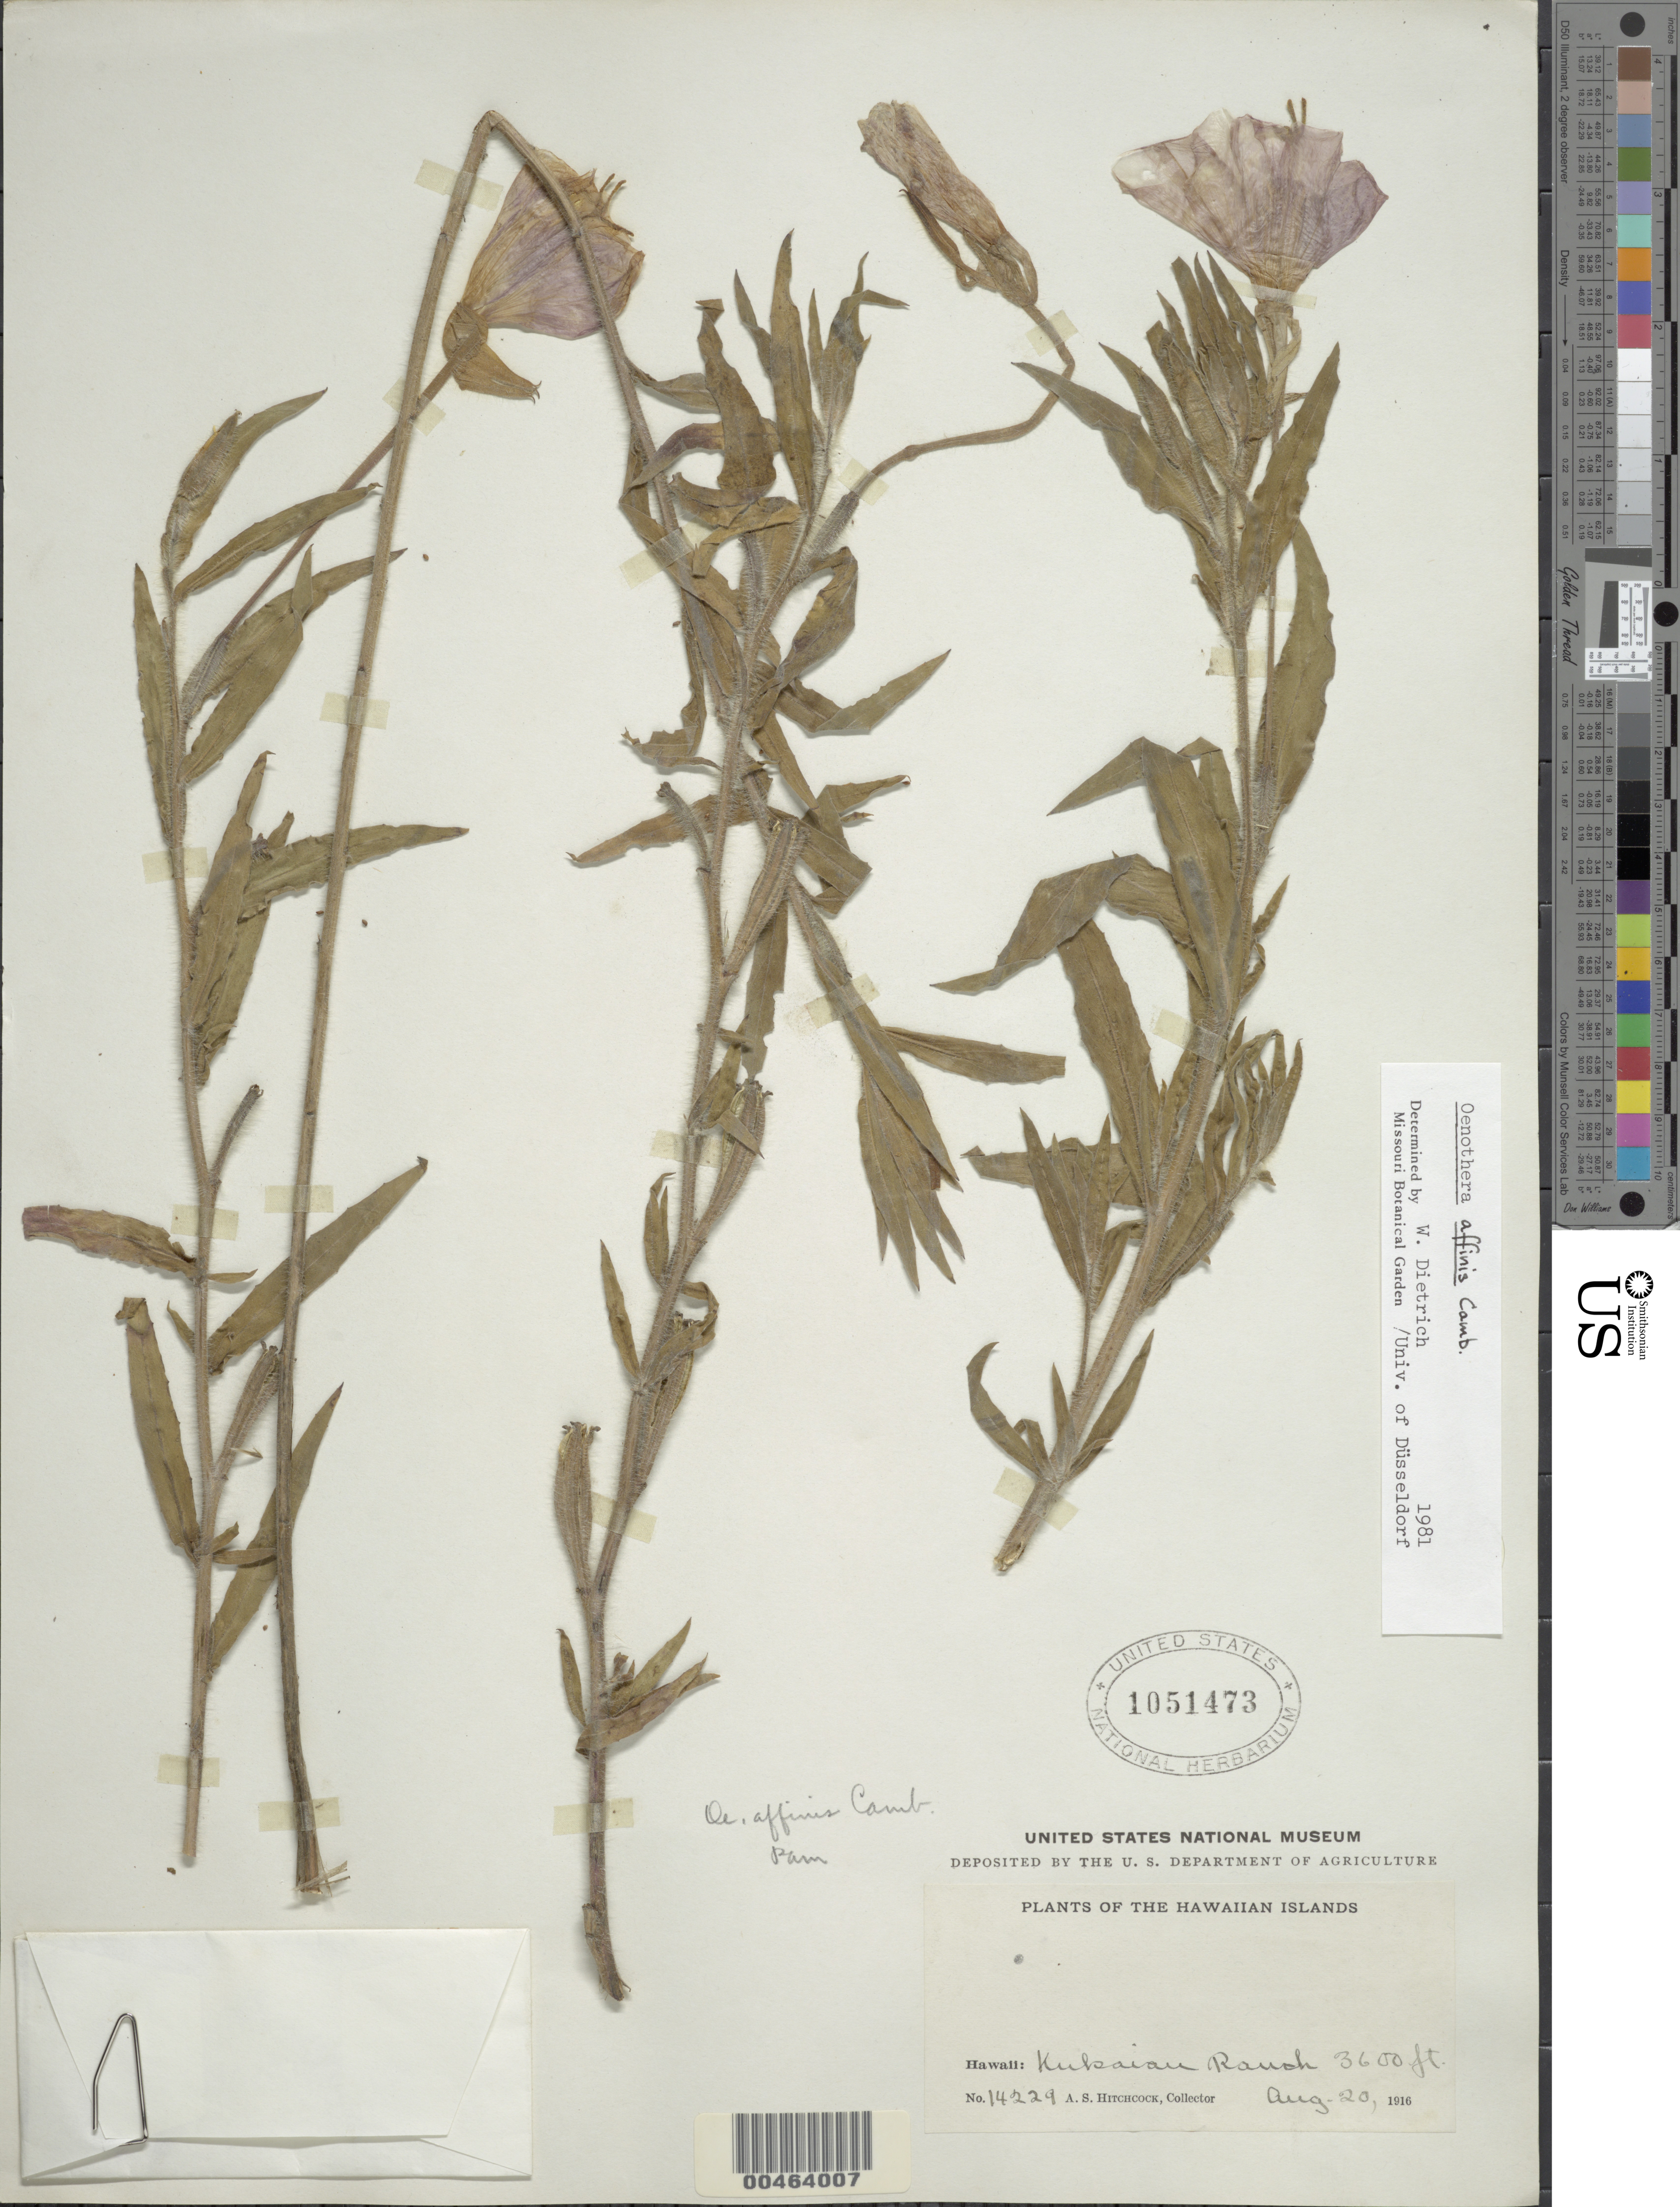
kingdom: Plantae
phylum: Tracheophyta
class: Magnoliopsida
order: Myrtales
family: Onagraceae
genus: Oenothera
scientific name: Oenothera affinis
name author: Cambess.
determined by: Dietrich, W.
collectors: A. S. Hitchcock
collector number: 14229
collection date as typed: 20 Aug 1916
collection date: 1916-08-20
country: United States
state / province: Hawaii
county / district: Hawaii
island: Hawaii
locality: Kukaiau Ranch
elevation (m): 1097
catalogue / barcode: US 1051473